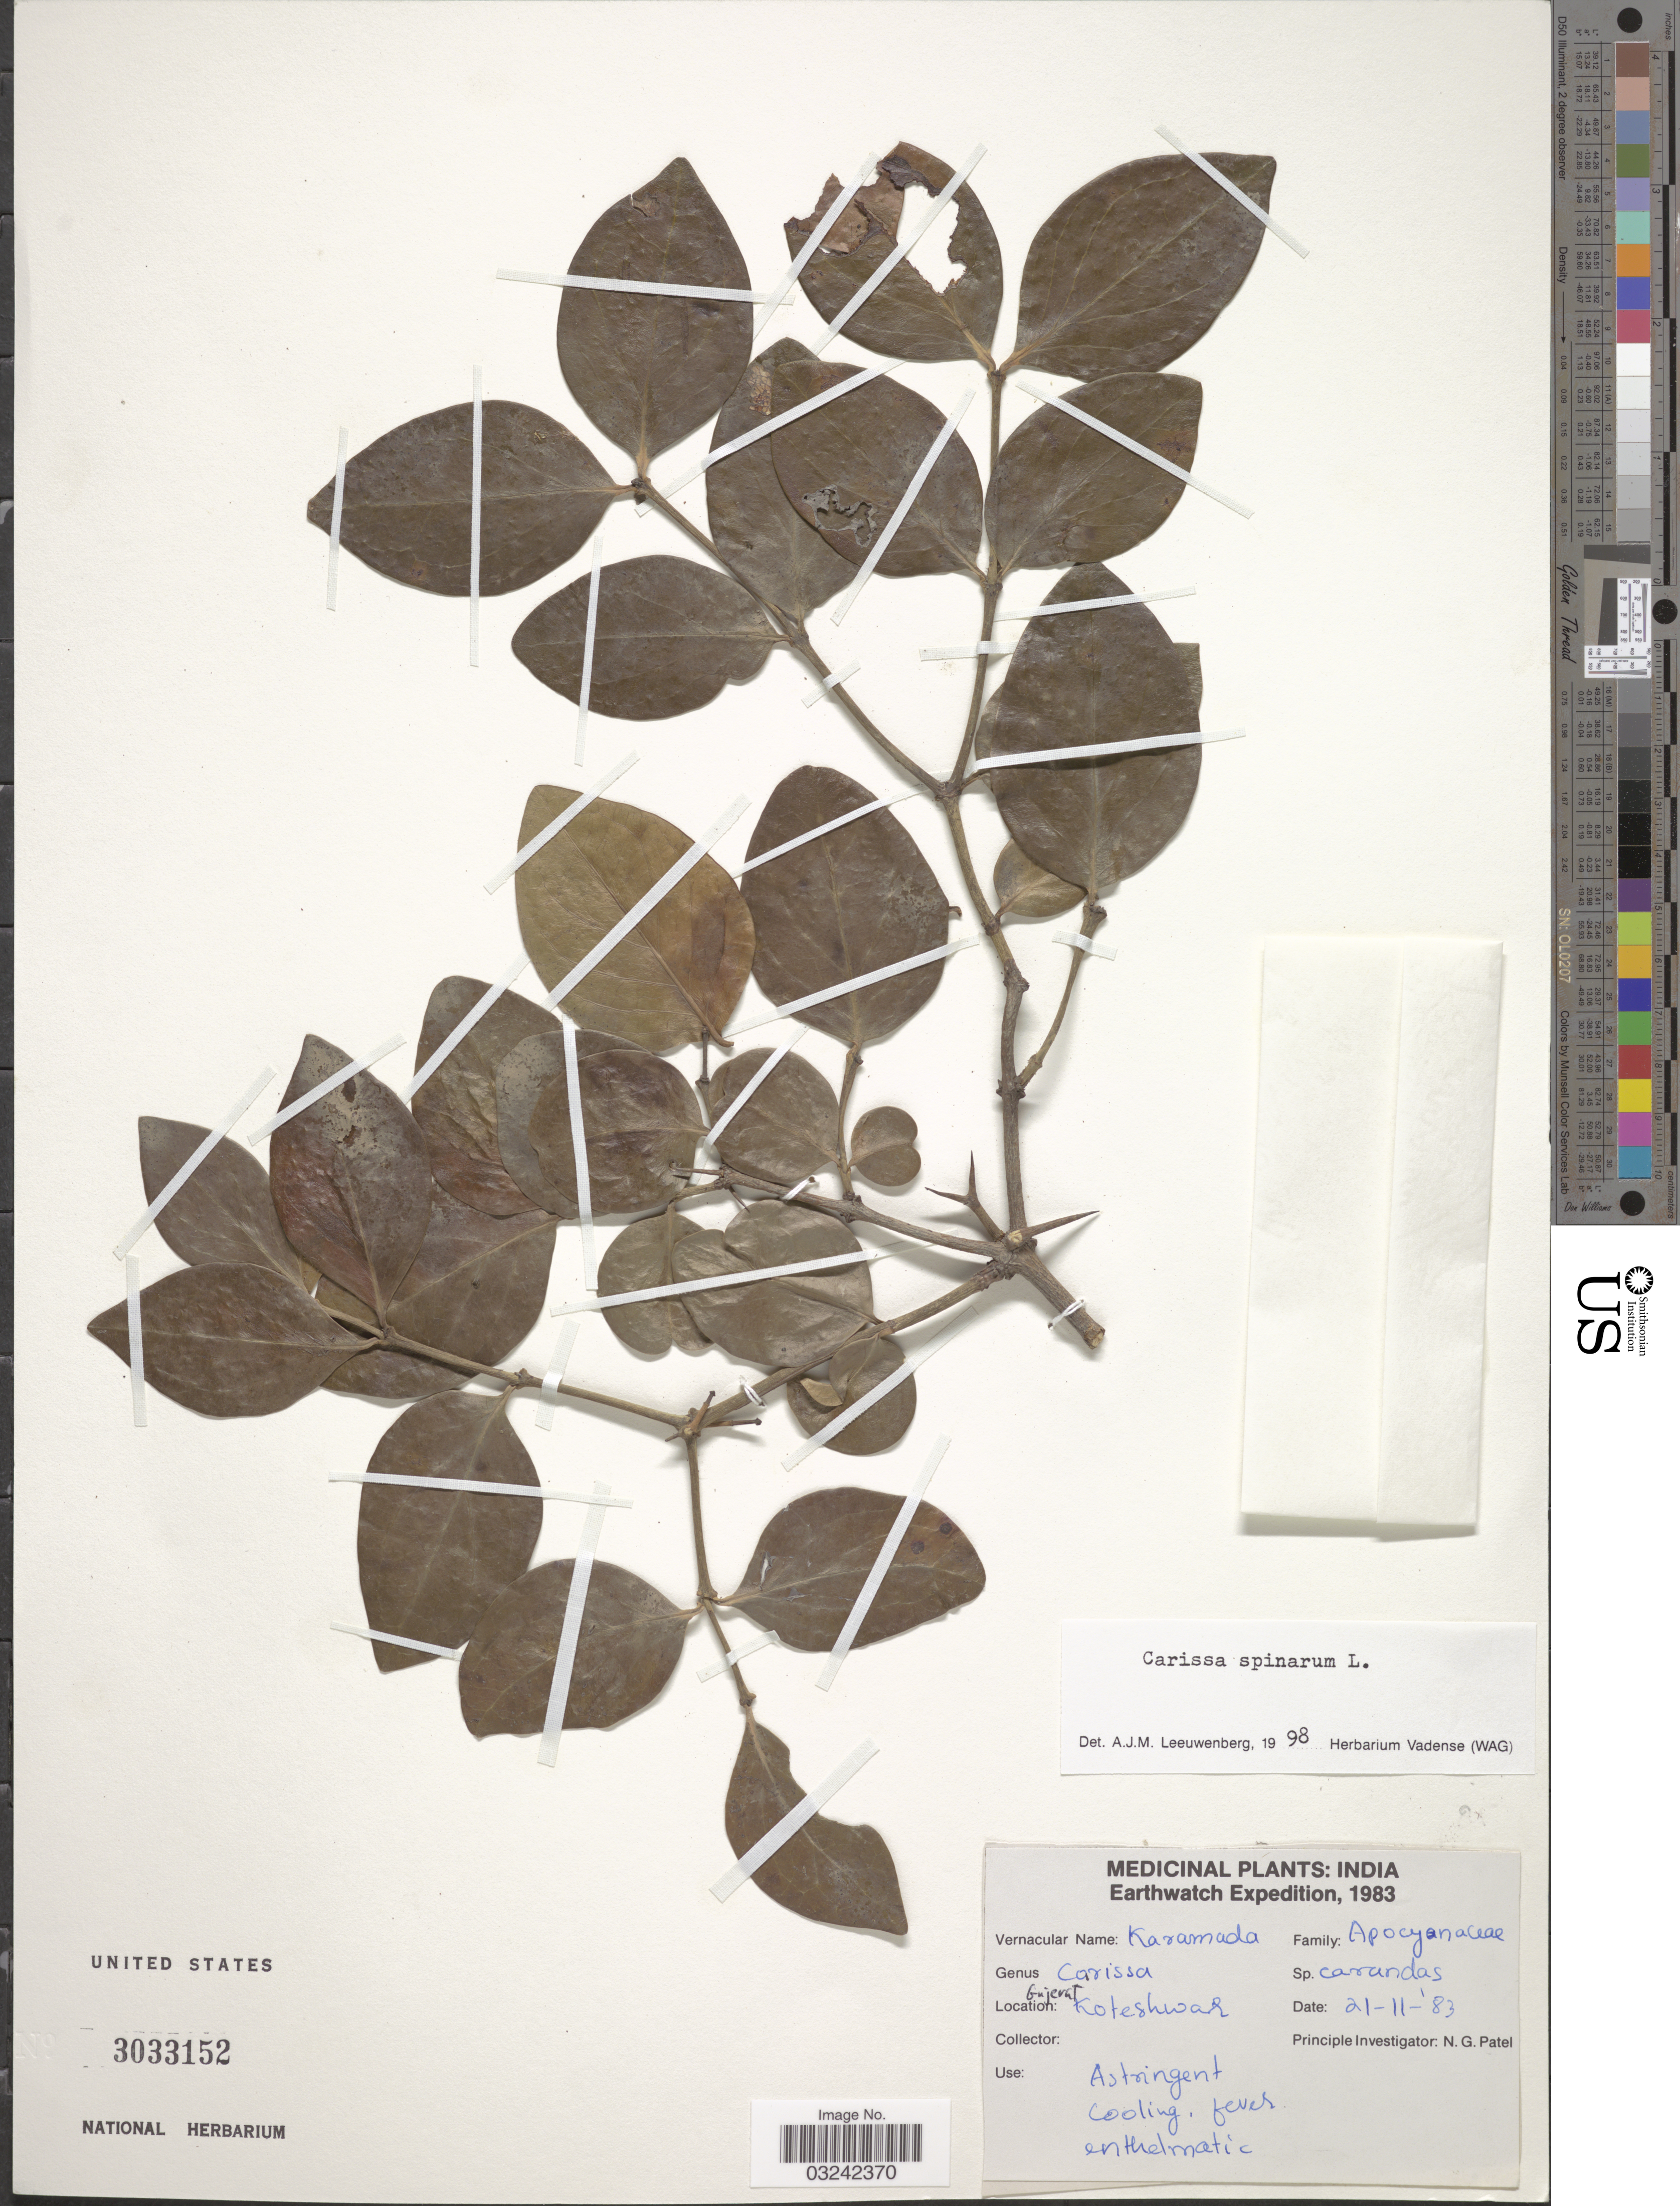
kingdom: Plantae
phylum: Tracheophyta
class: Magnoliopsida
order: Gentianales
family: Apocynaceae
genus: Carissa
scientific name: Carissa spinarum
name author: L.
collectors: N. Patel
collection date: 1983-11-21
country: India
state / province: Gujarat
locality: Gujerat. Koteshwar.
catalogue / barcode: US 3033152